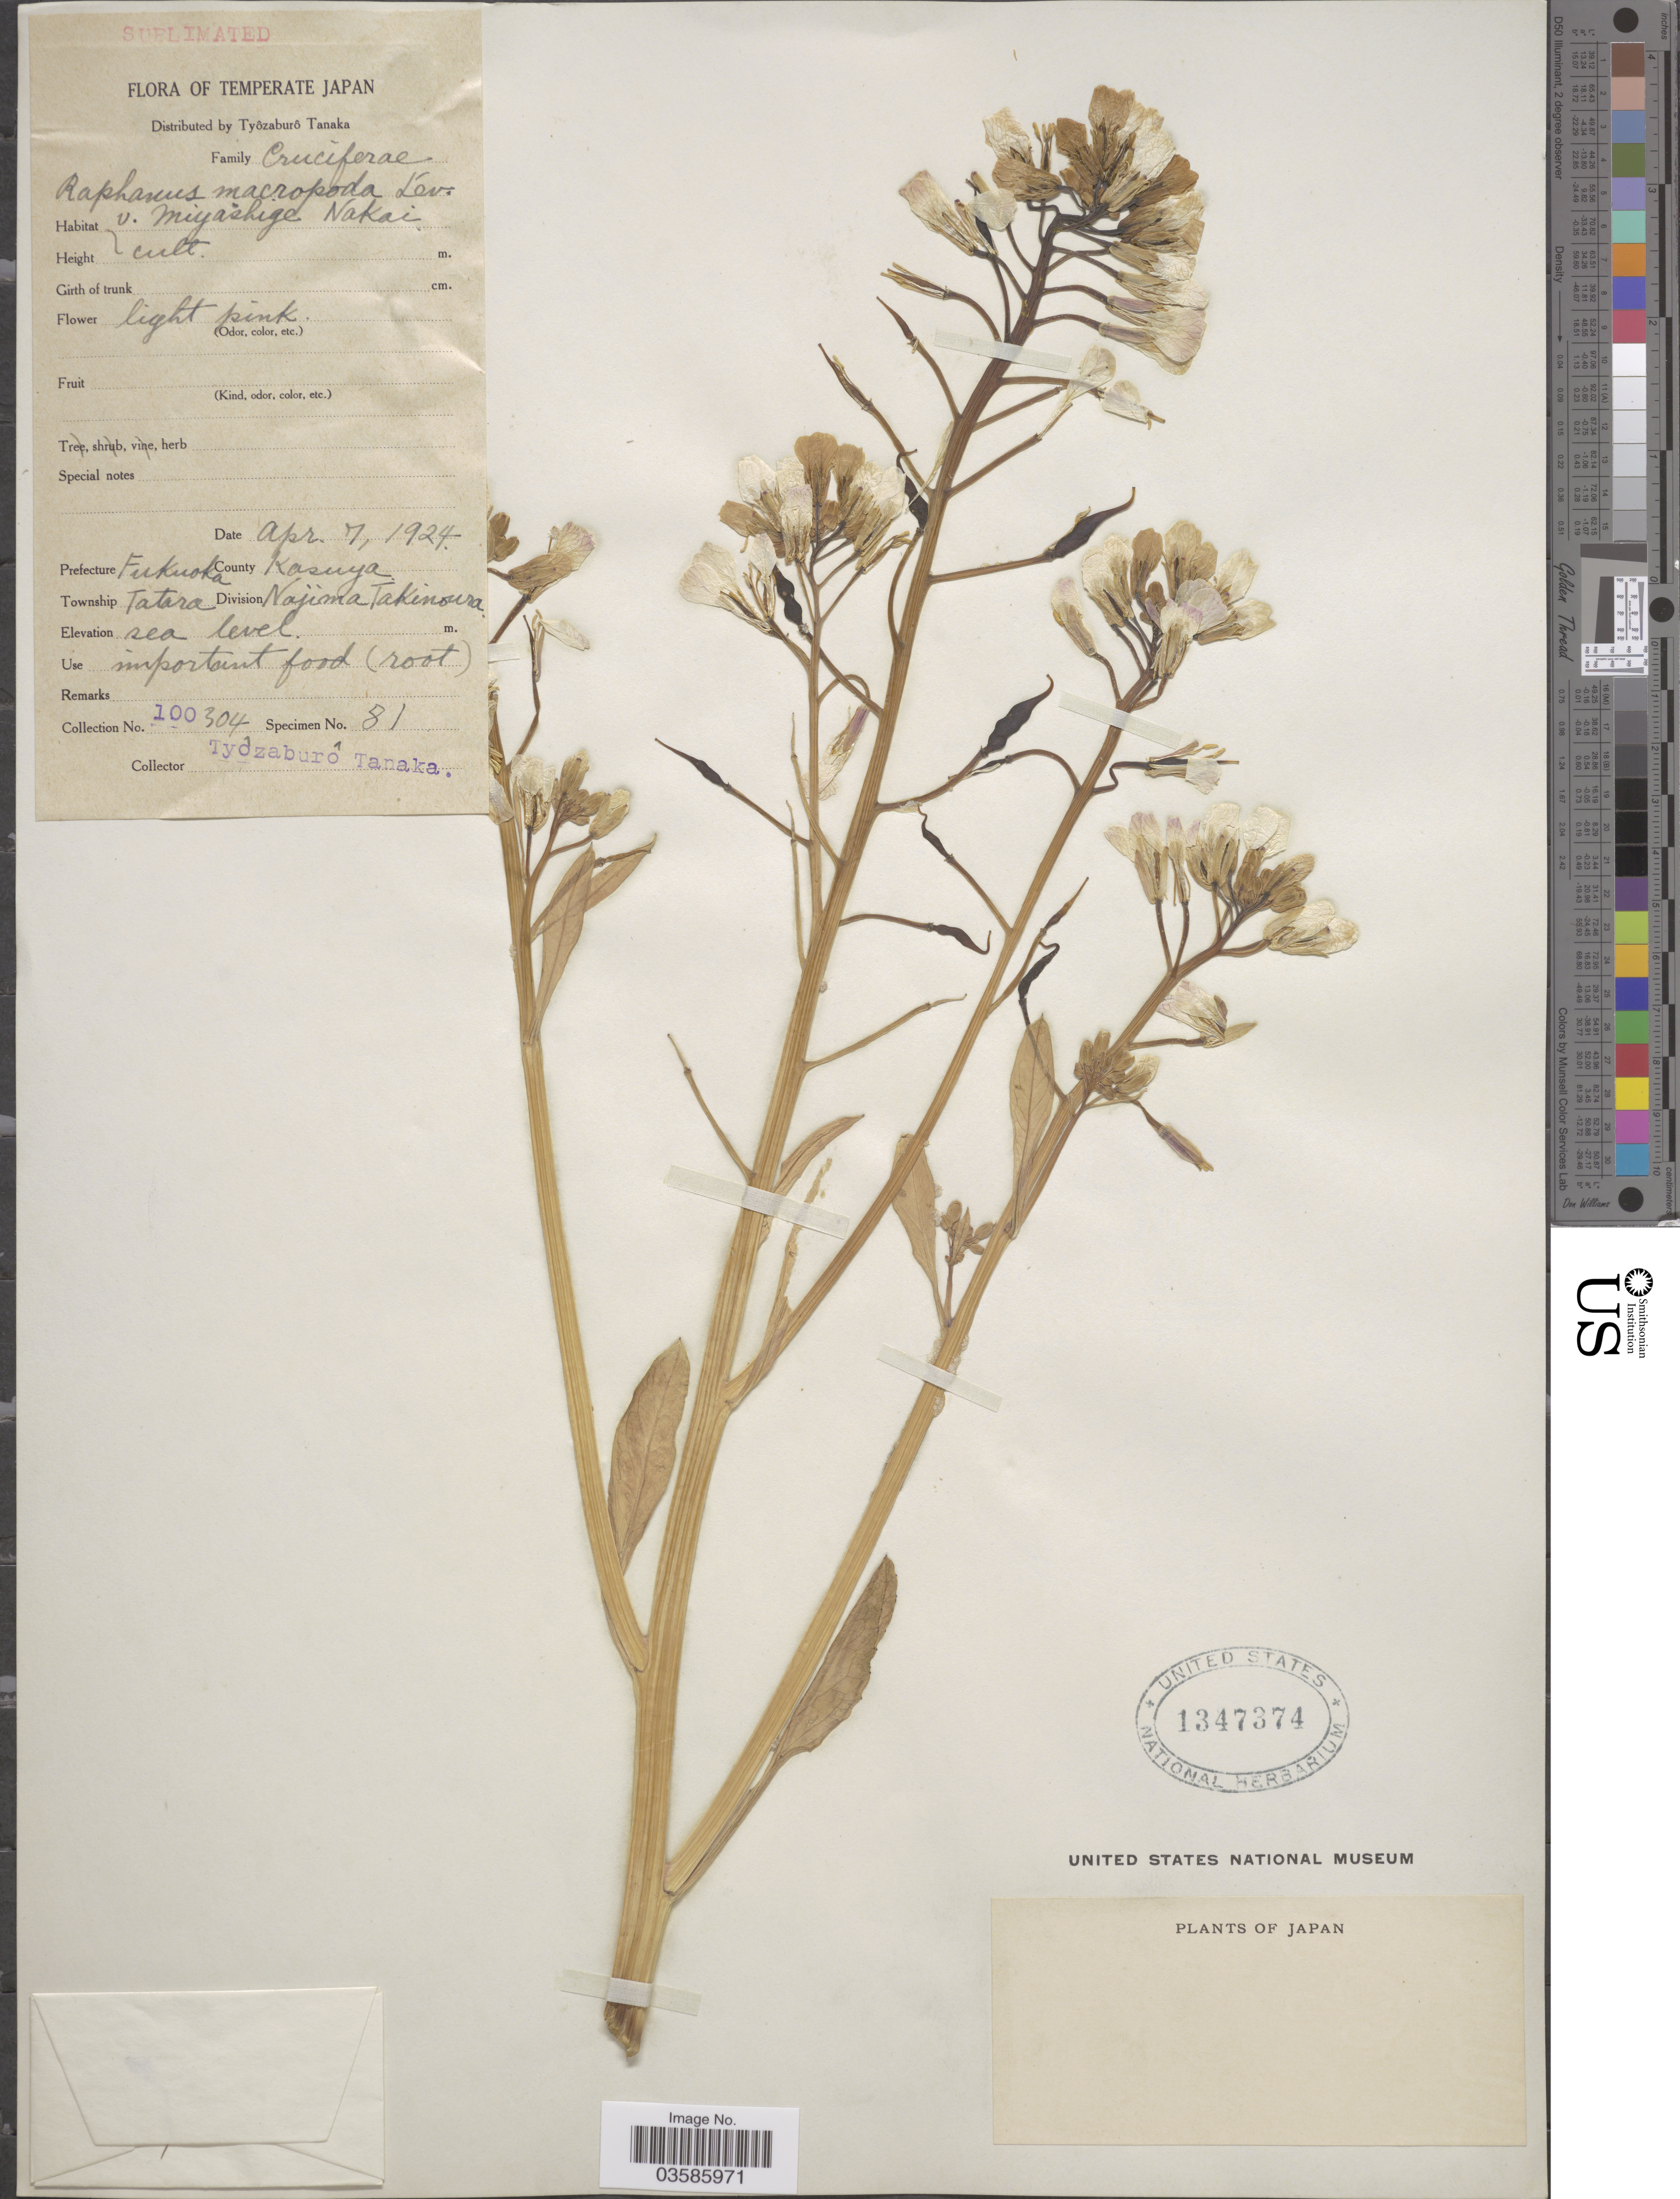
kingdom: Plantae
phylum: Tracheophyta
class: Magnoliopsida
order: Brassicales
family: Brassicaceae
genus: Raphanus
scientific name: Raphanus macropoda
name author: H. Lév.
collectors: T. Tanaka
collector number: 100304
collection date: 1924-04-07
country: Japan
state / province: Hukuoka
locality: Prefecture Fukuoka, County Kasuya. Township Tatara, Division Takinoura.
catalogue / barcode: US 1347374